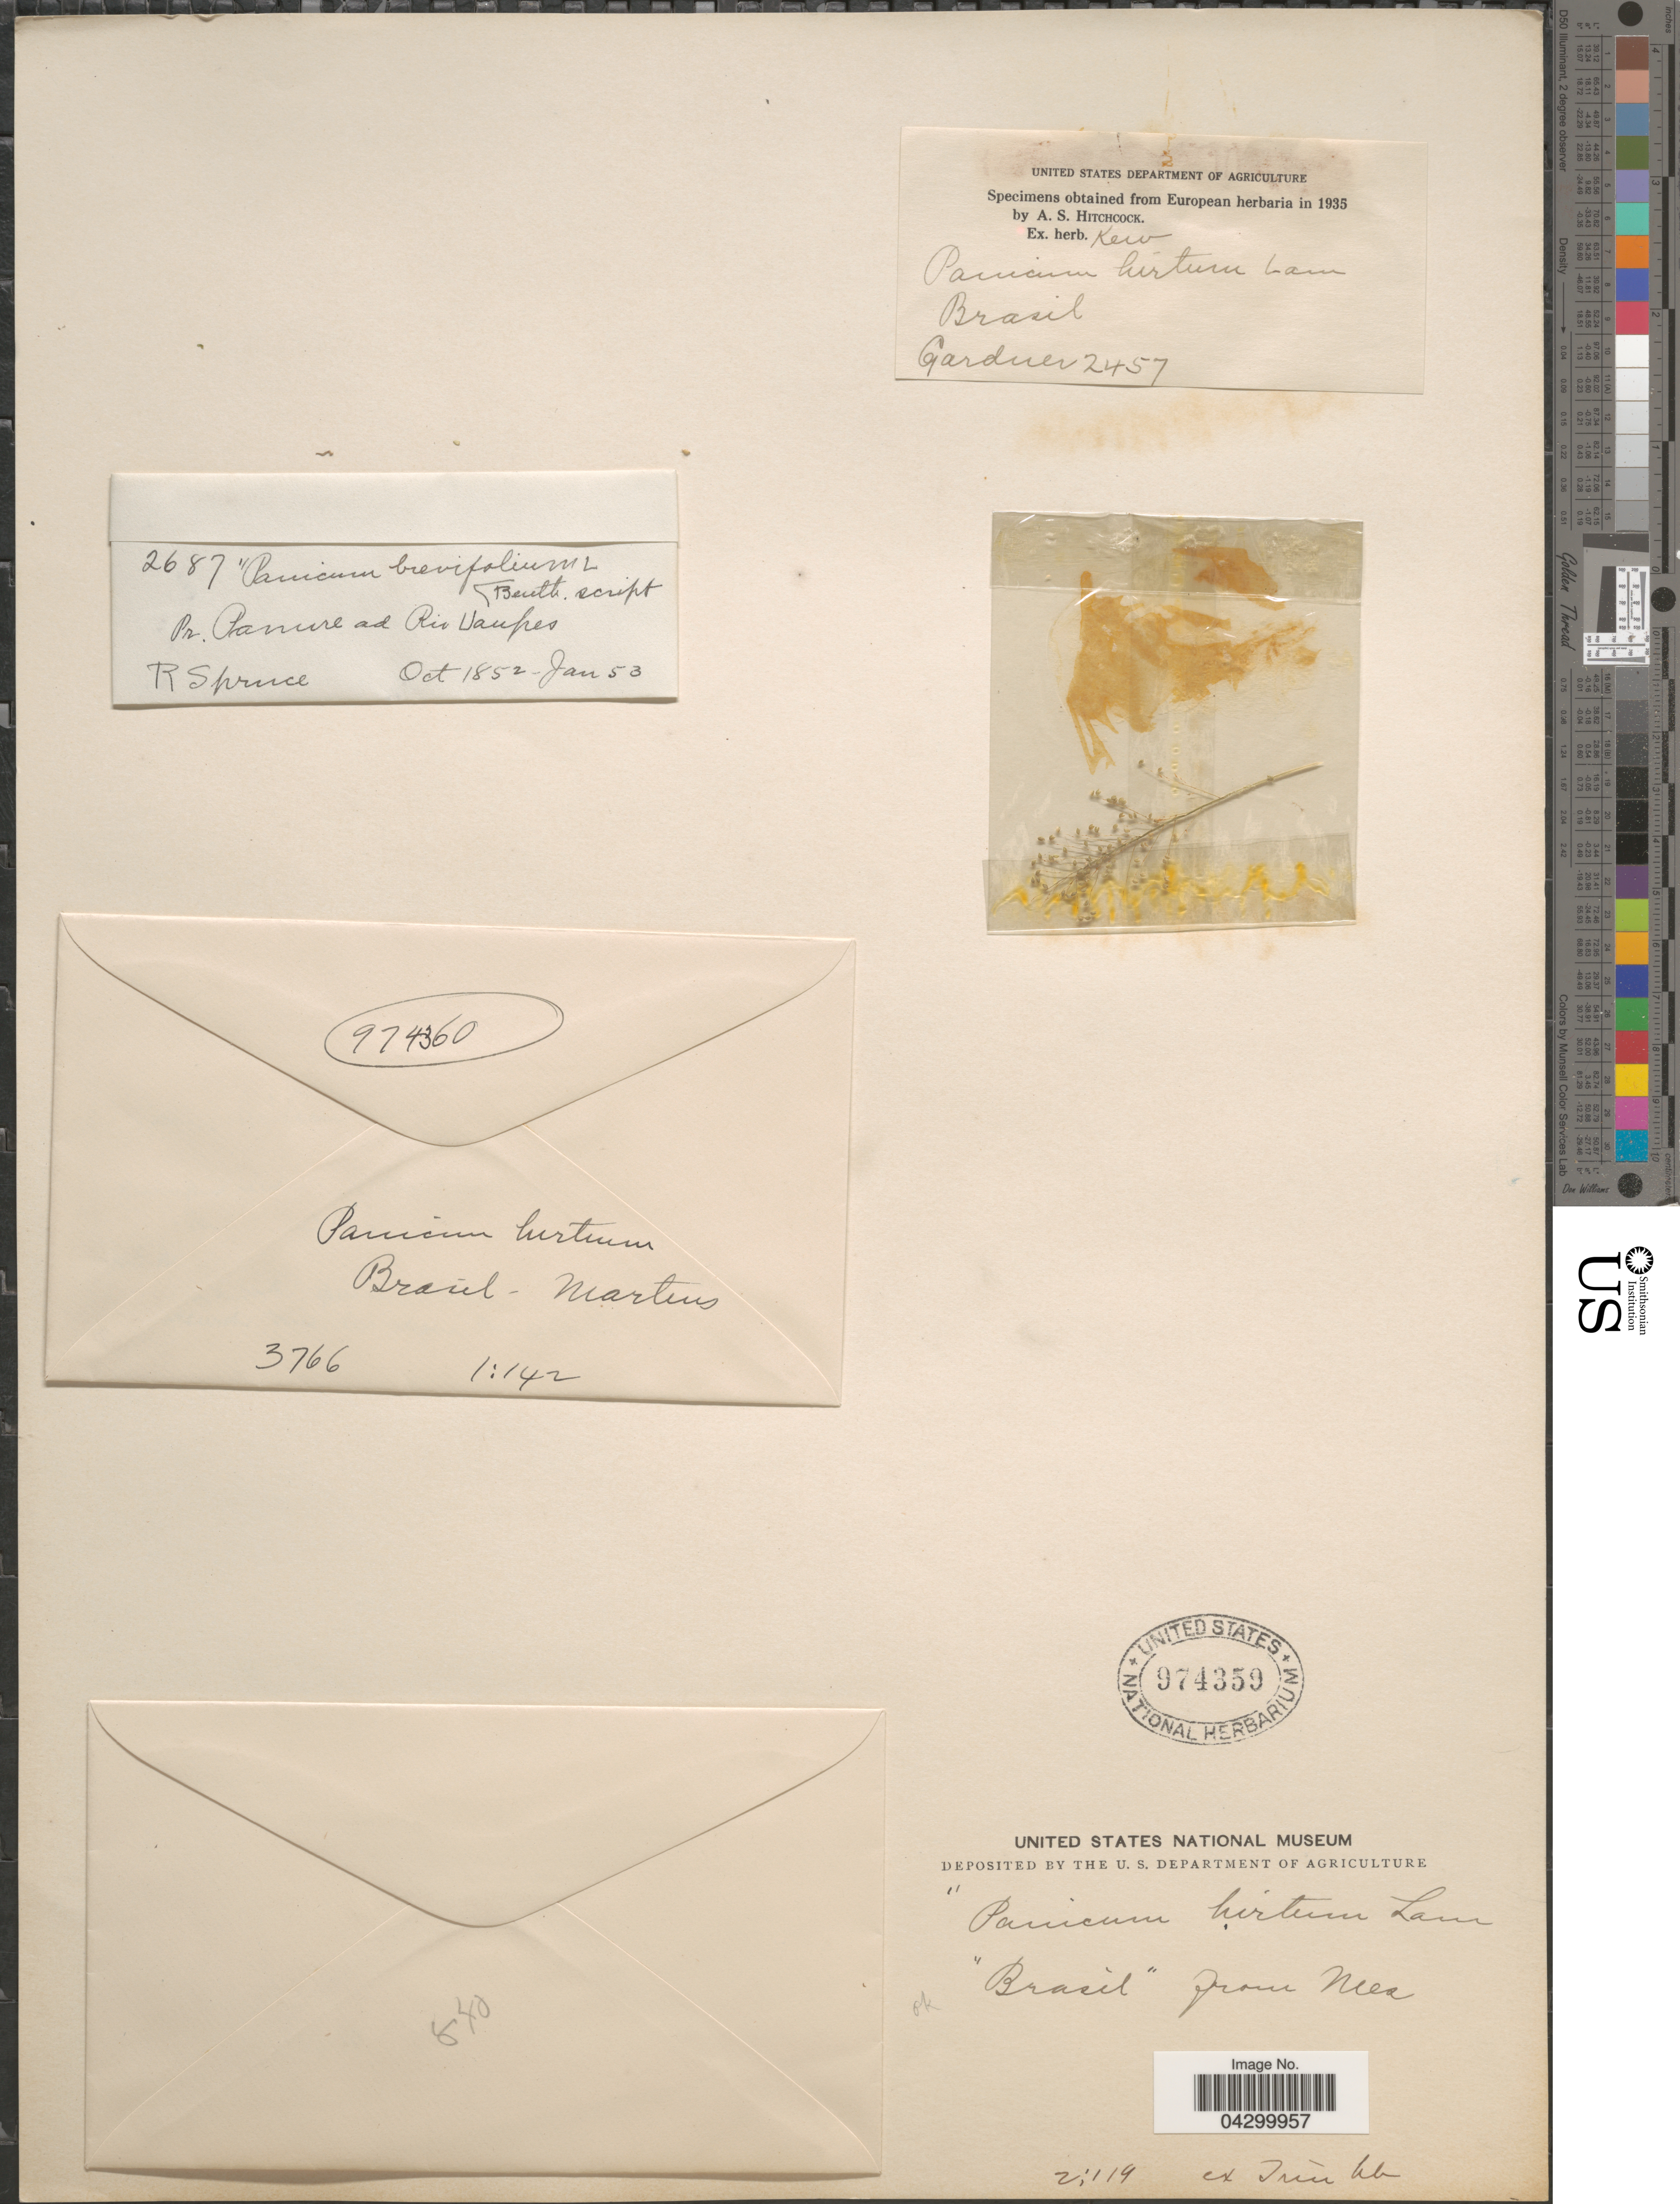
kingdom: Plantae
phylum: Tracheophyta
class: Liliopsida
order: Poales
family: Poaceae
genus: Panicum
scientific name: Panicum hirtum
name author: Lam.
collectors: Martens, --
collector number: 3766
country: Brazil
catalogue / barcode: US 974359-3